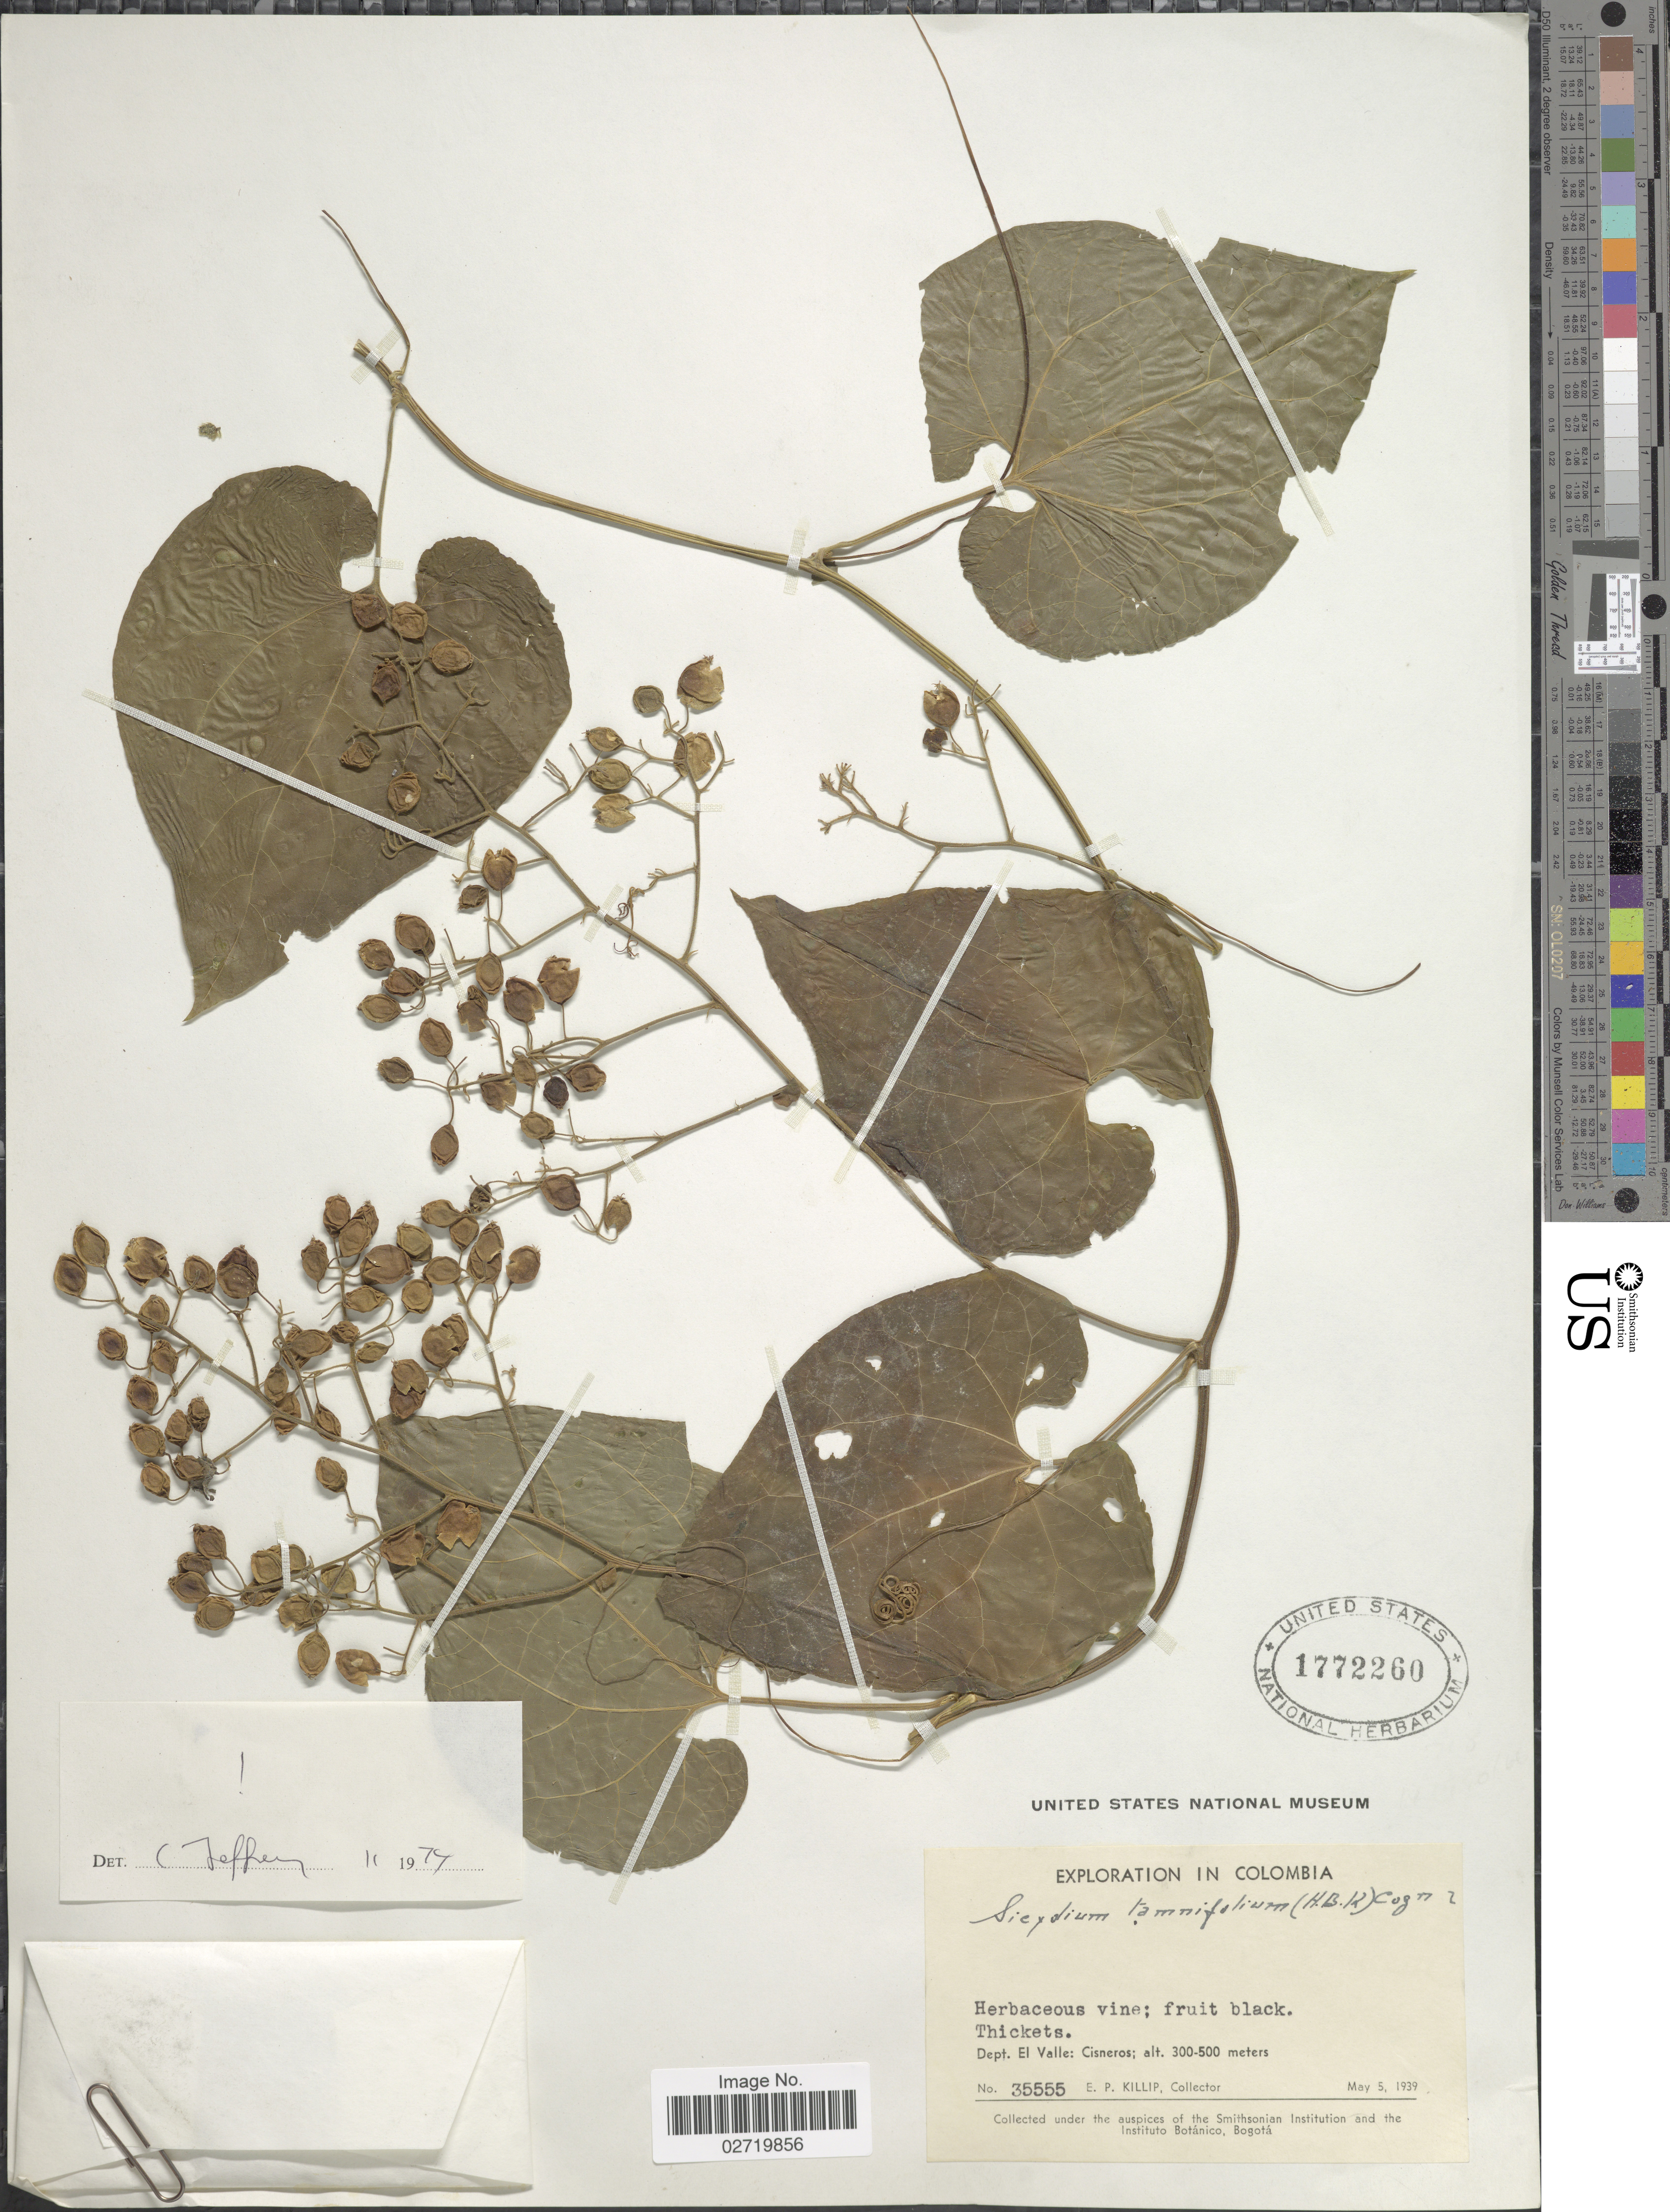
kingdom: Plantae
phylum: Tracheophyta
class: Magnoliopsida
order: Cucurbitales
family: Cucurbitaceae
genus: Sicydium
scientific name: Sicydium tamnifolium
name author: (Kunth) Cogn.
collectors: E. P. Killip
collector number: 35555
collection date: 1939-05-05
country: Colombia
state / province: Valle del Cauca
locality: Dept. El Valle: Cisneros.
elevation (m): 300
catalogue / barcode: US 1772260